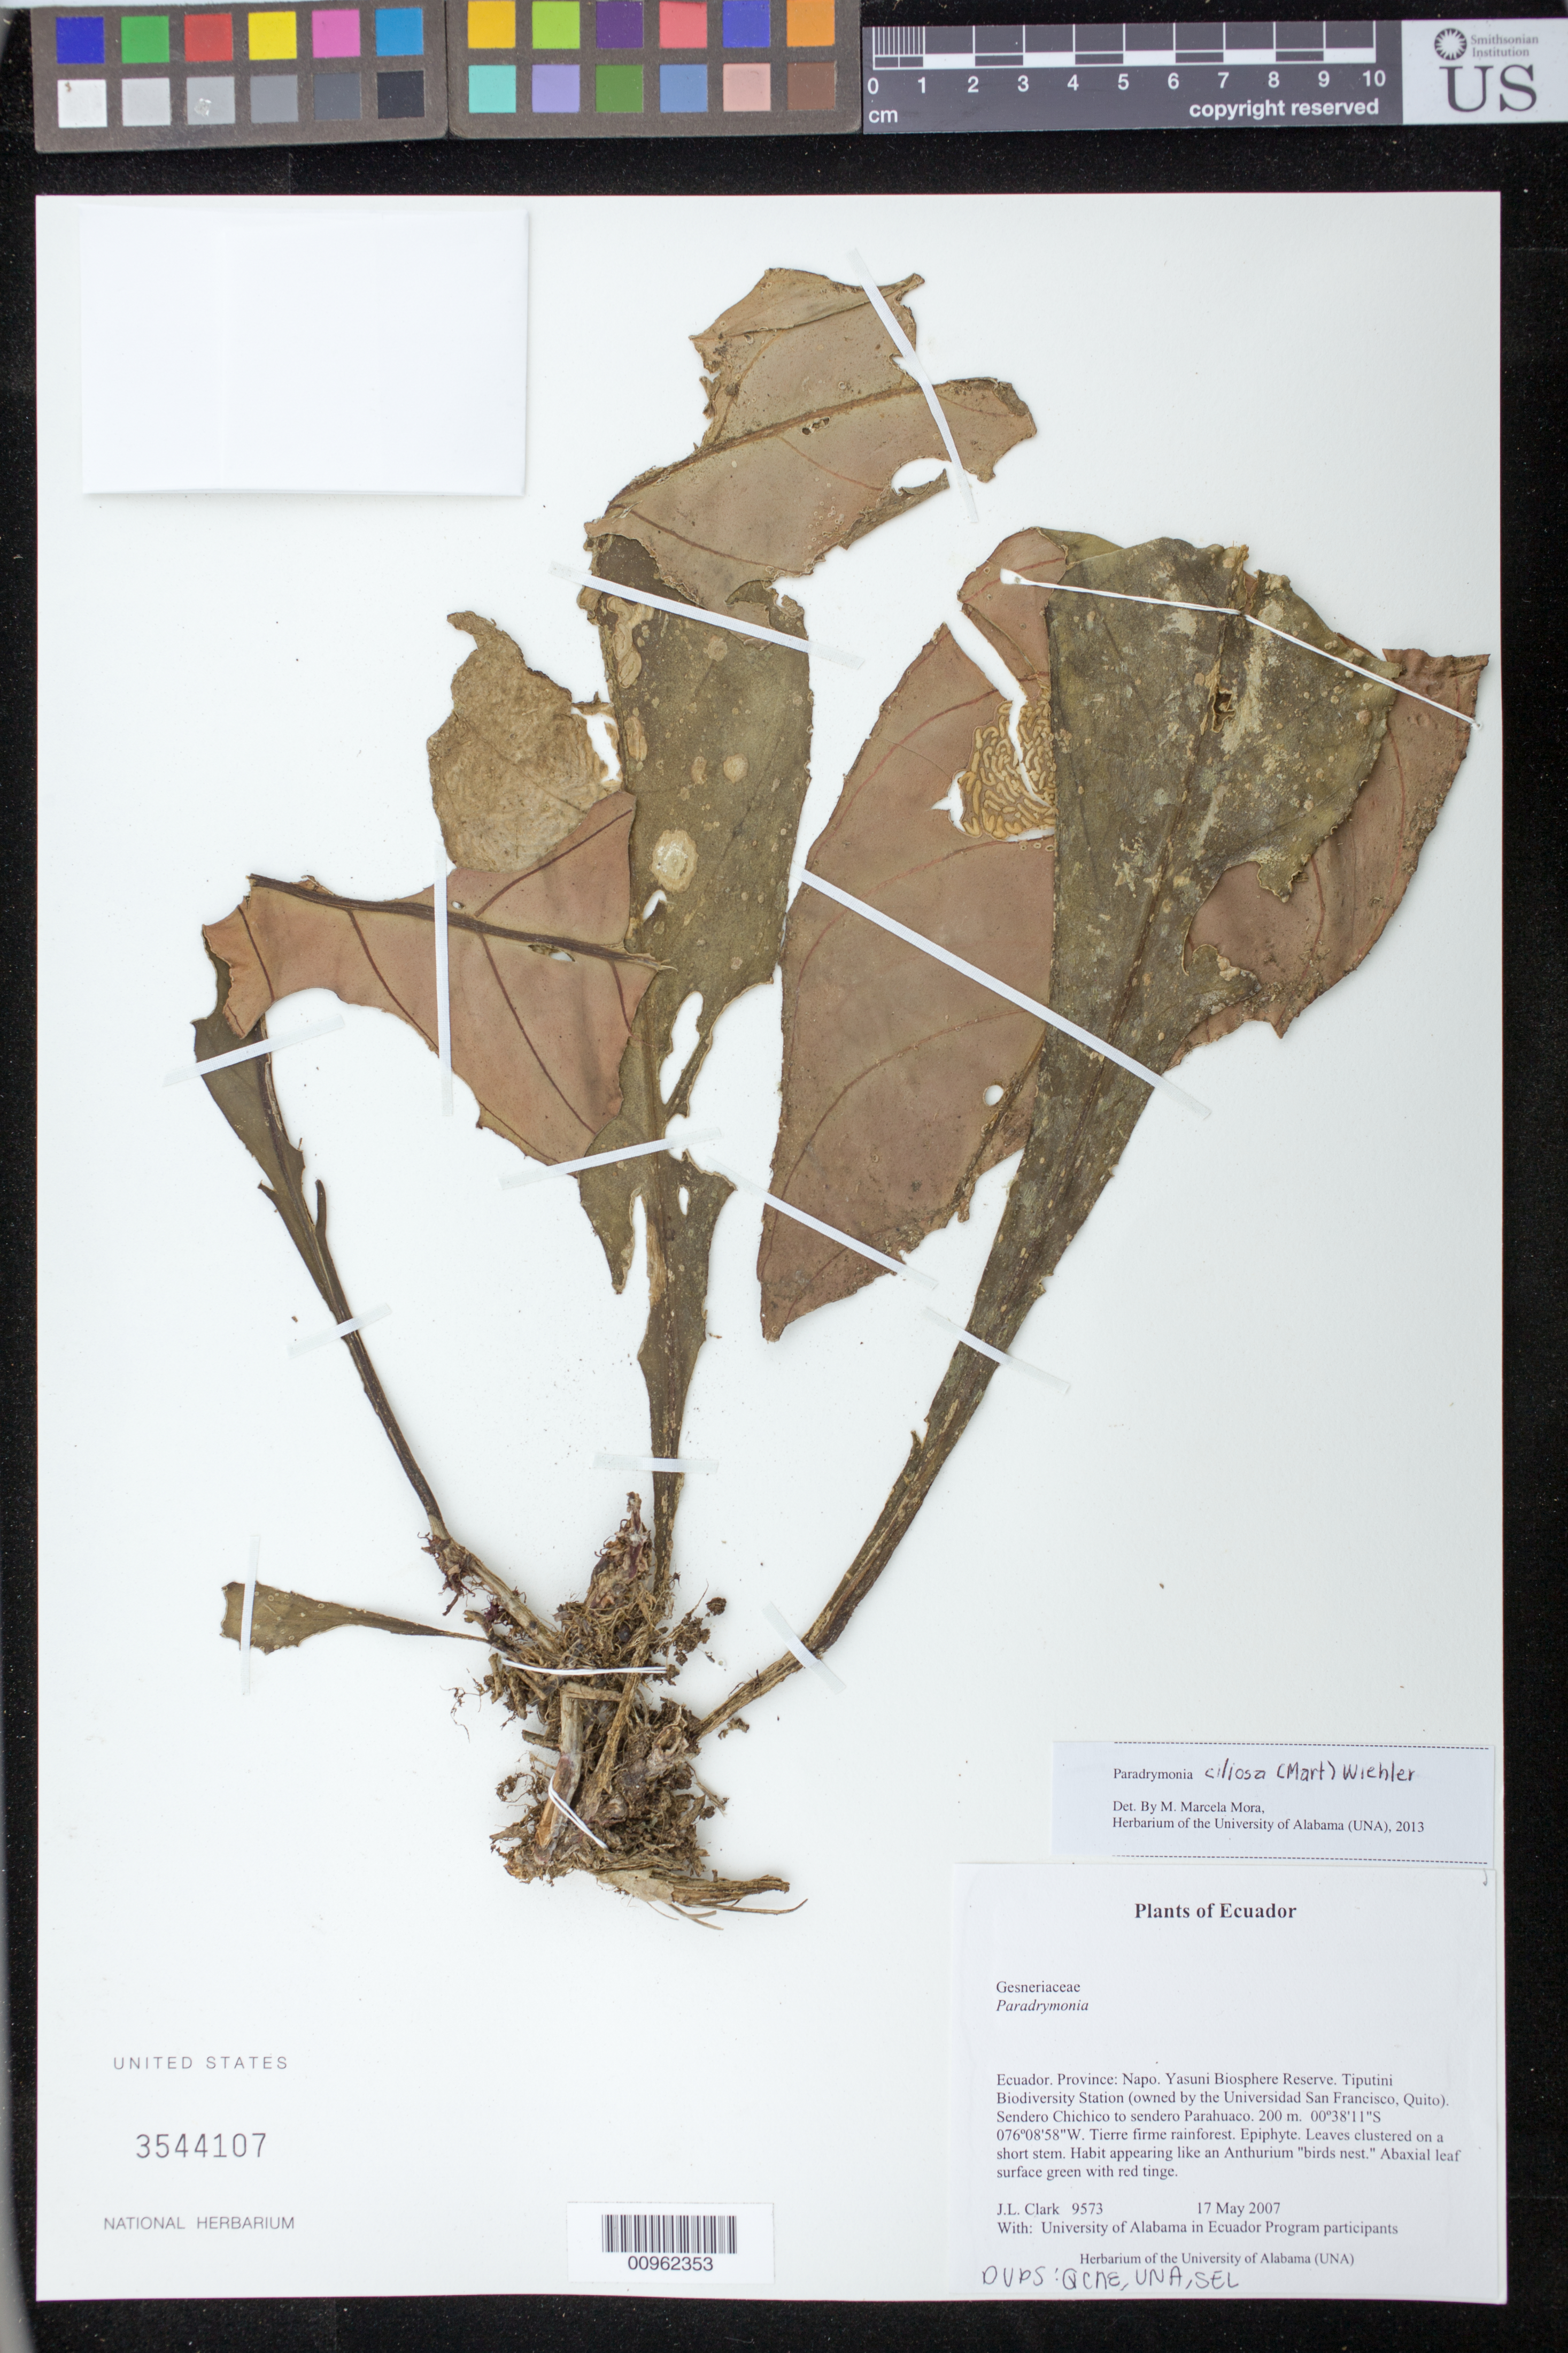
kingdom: Plantae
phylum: Tracheophyta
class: Magnoliopsida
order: Lamiales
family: Gesneriaceae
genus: Paradrymonia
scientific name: Paradrymonia ciliosa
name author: (Mart.) Wiehler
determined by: Mora, M. Marcela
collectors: J. L. Clark & University of Alabama in Ecuador Program participants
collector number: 9573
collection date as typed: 17 May 2007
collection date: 2007-05-17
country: Ecuador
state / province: Napo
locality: Yasuni Biosphere Reserve. Tiputini Biodiversity Station (owned by the Universidad San Francisco, Quito). Sendero Chichico to sendero Parahuaco.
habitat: Tierre firme rainforest.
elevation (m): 200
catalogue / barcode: US 3544107